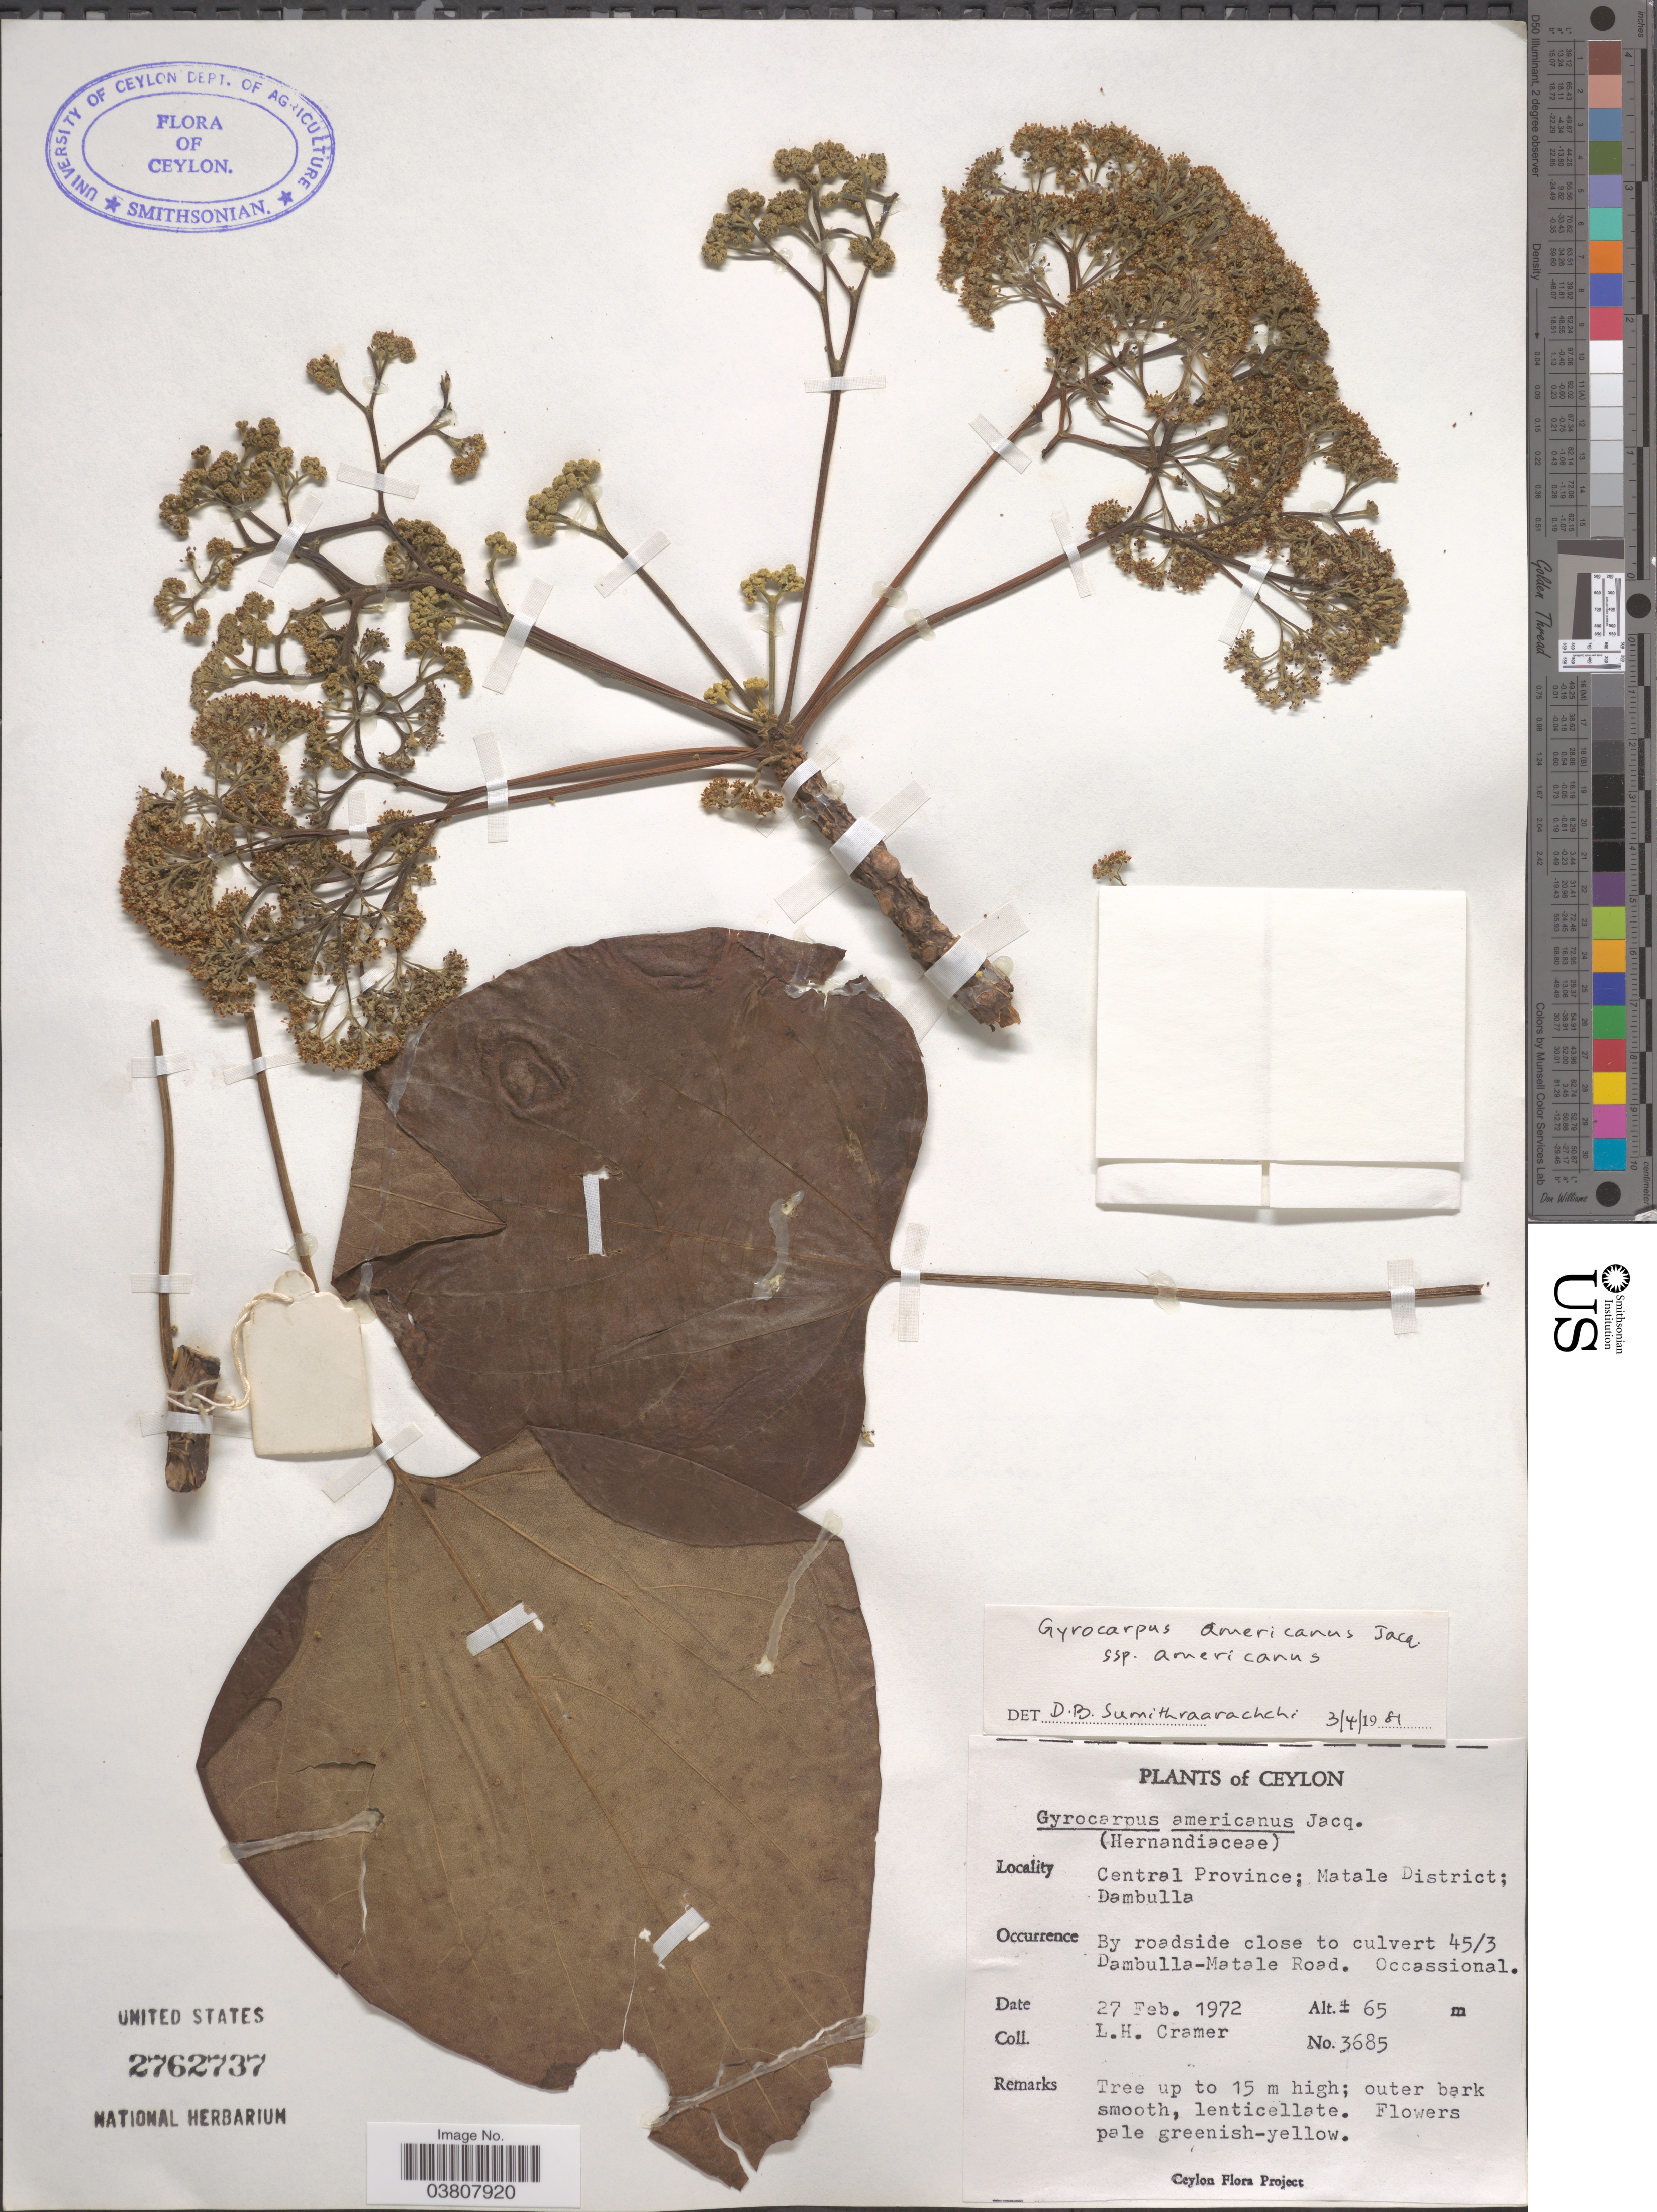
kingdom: Plantae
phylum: Tracheophyta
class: Magnoliopsida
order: Laurales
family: Hernandiaceae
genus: Gyrocarpus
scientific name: Gyrocarpus americanus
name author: Jacq.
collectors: L. H. Cramer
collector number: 3685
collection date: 1972-02-27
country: Sri Lanka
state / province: Central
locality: Ceylon. Matale District; Dambulla. By roadside close to culvert 45/3 Dambulla-Matale Road.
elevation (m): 65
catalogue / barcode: US 2762737